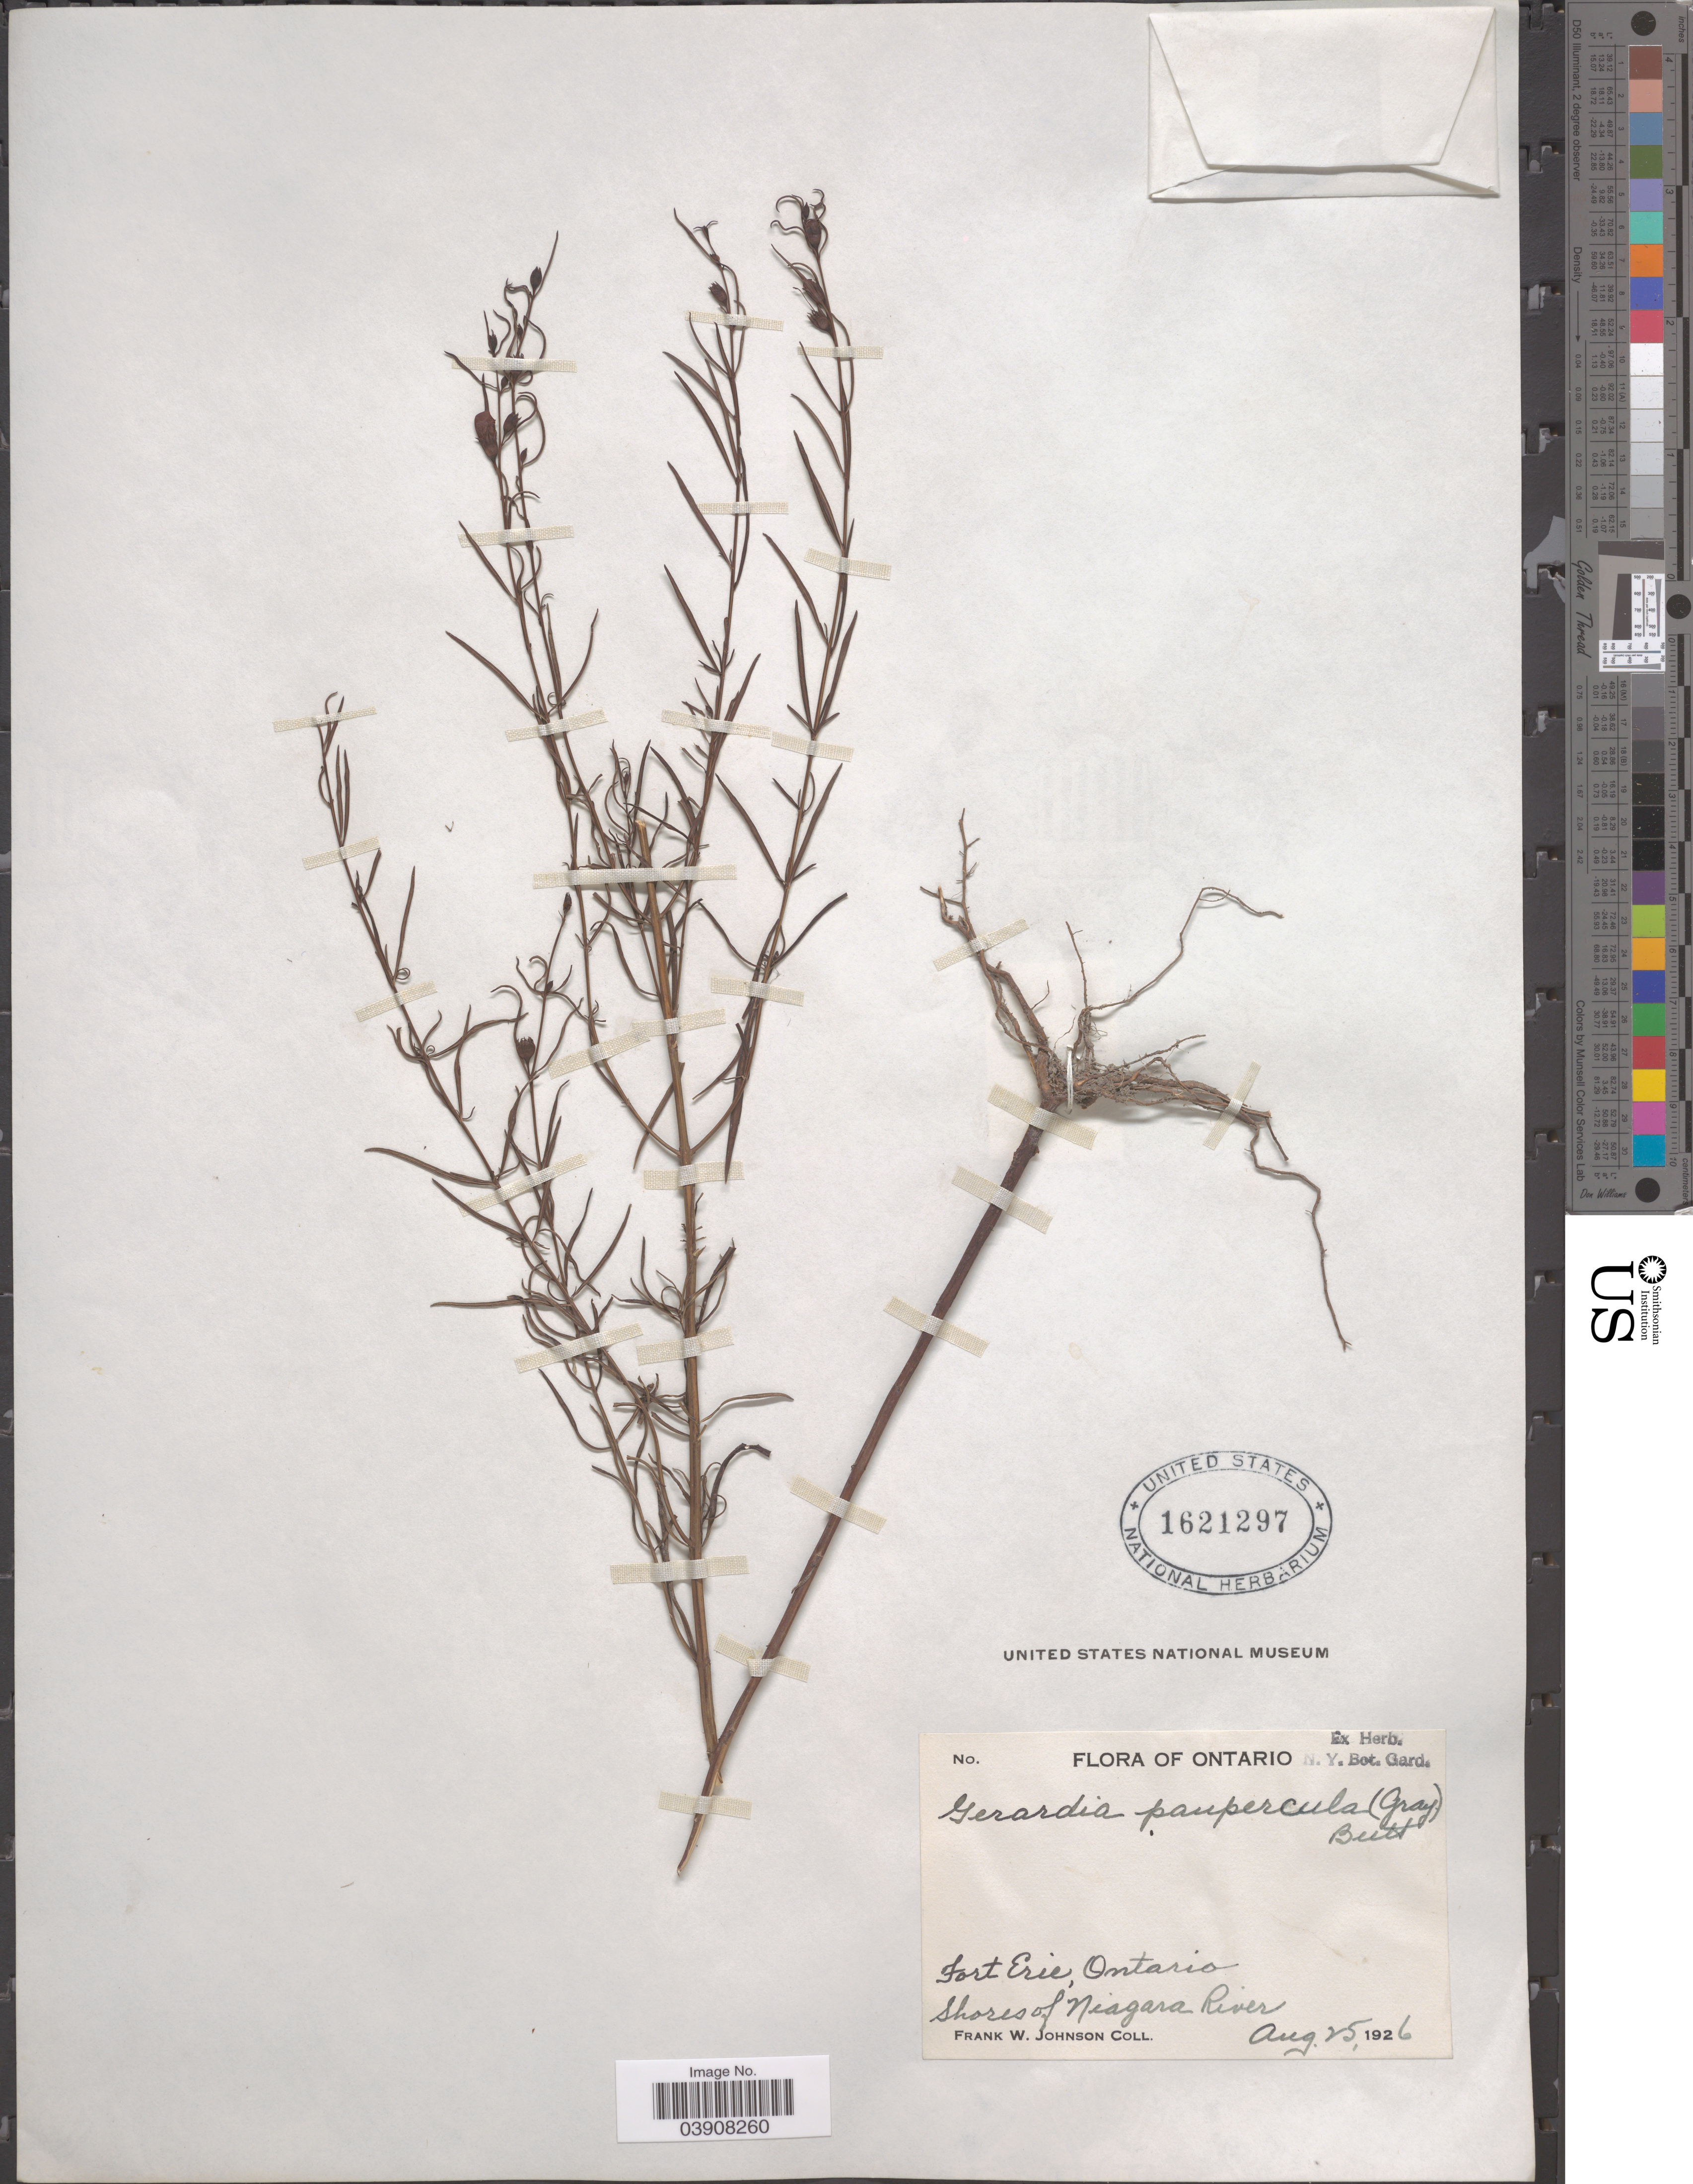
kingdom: Plantae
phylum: Tracheophyta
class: Magnoliopsida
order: Lamiales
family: Orobanchaceae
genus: Agalinis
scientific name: Agalinis paupercula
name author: (A. Gray) Britton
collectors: F. W. Johnson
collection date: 1926-08-25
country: Canada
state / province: Ontario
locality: Fort Erie. Shores of Niagara River.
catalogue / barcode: US 1621297